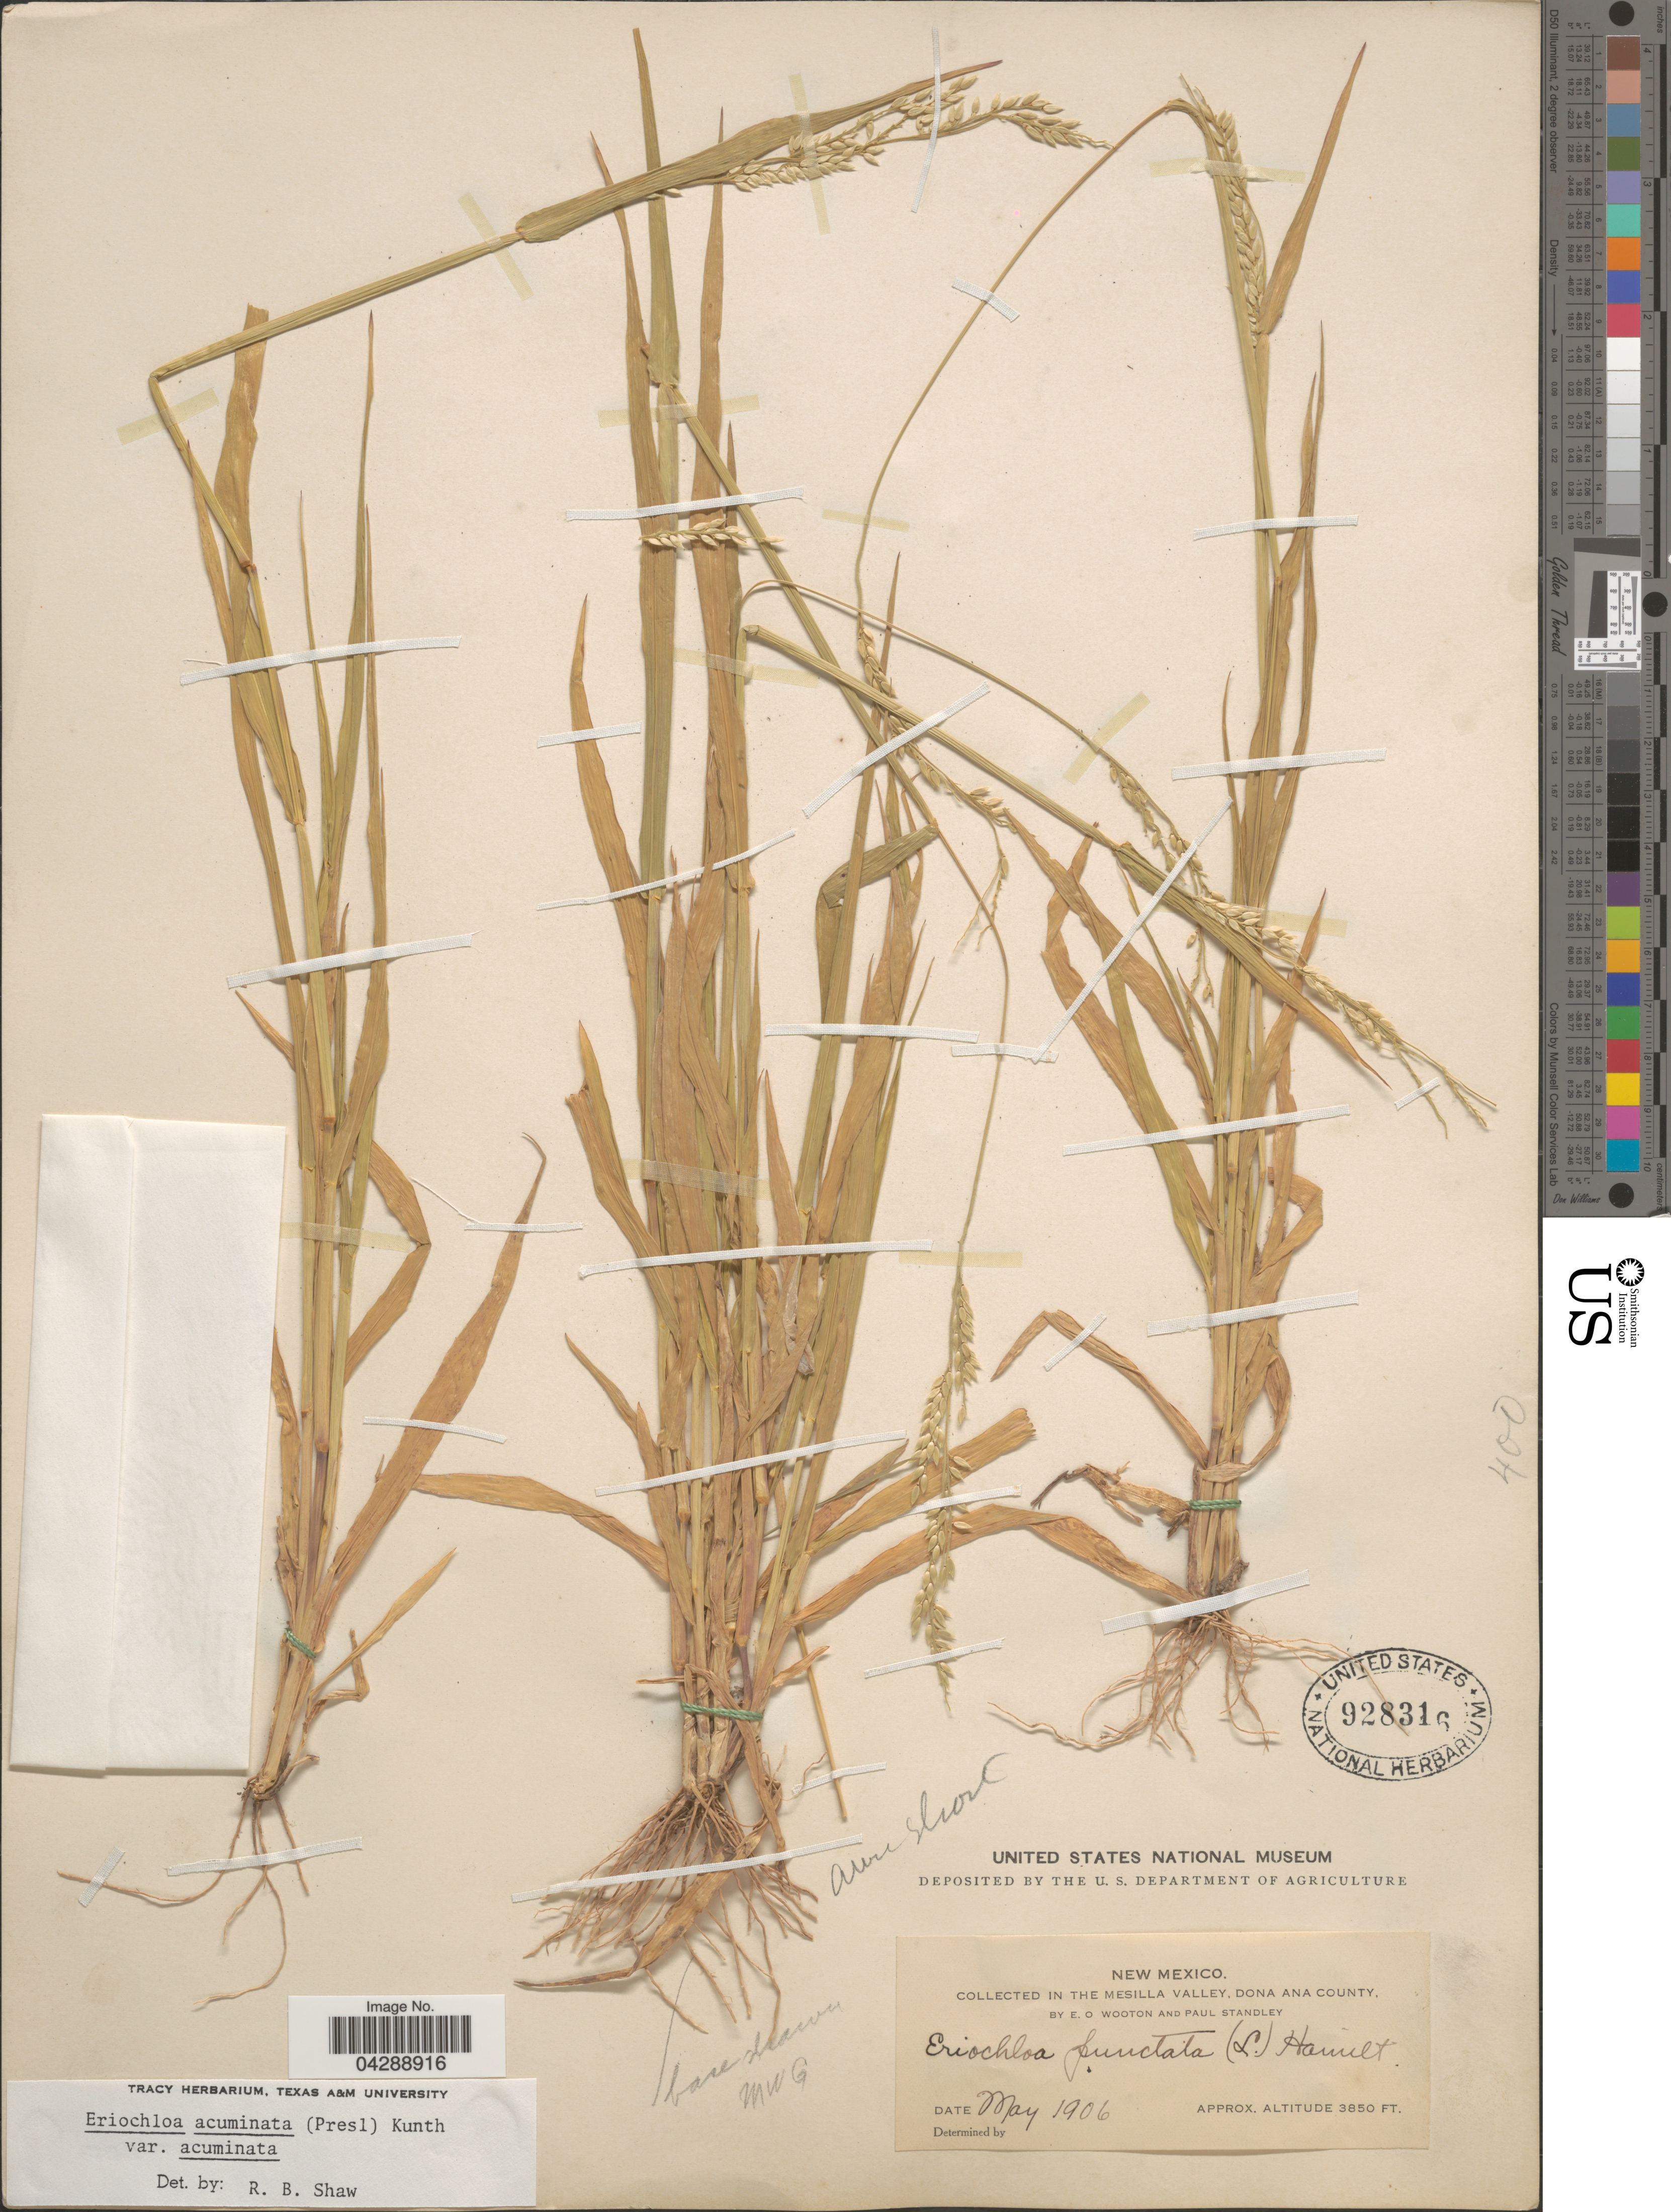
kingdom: Plantae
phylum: Tracheophyta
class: Liliopsida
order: Poales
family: Poaceae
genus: Eriochloa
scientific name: Eriochloa acuminata var. acuminata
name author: (J. Presl) Kunth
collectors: E. O. Wooton & P. C. Standley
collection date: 1906-05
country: United States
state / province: New Mexico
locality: In the Mesilla Valley, Dona Ana County.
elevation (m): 1173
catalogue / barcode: US 928316